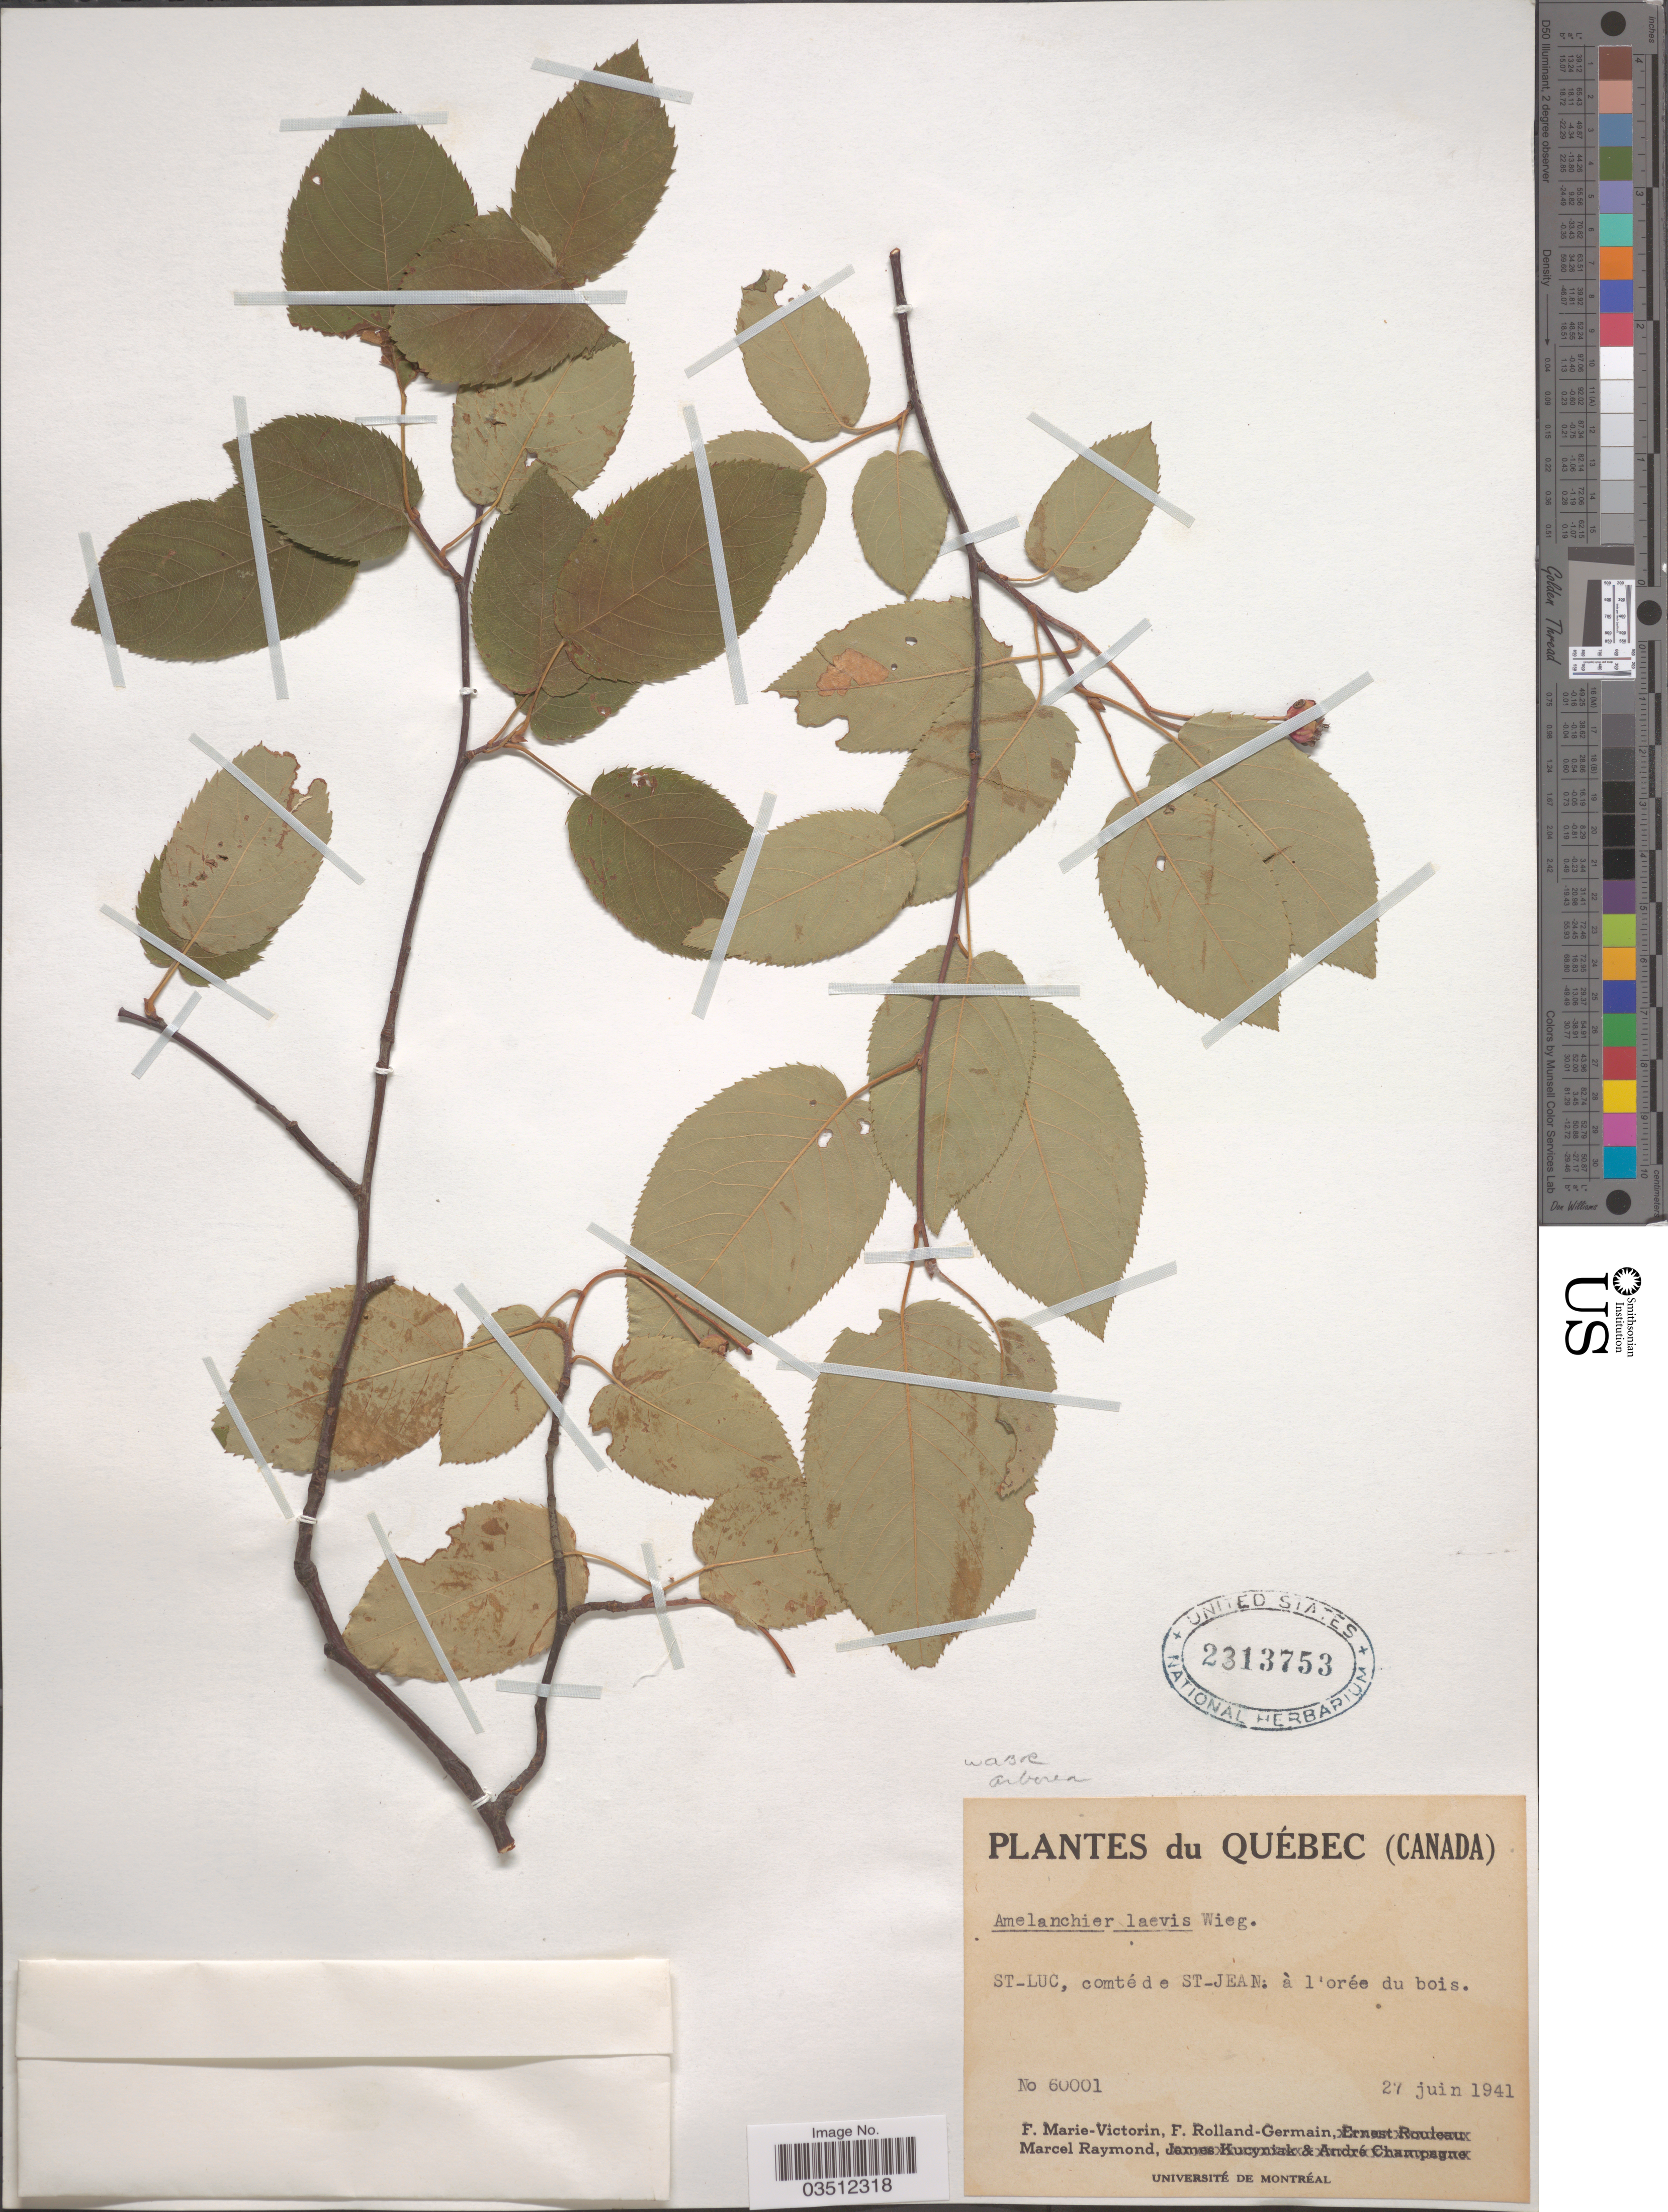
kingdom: Plantae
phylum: Tracheophyta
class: Magnoliopsida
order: Rosales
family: Rosaceae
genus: Amelanchier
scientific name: Amelanchier laevis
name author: Wiegand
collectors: F. Marie-Victorin, Rolland-Germain & M. Raymond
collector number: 60001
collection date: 1941-06-27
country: Canada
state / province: Quebec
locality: St_Luc, comté de St_Jean: à l'orée du bois.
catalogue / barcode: US 2313753